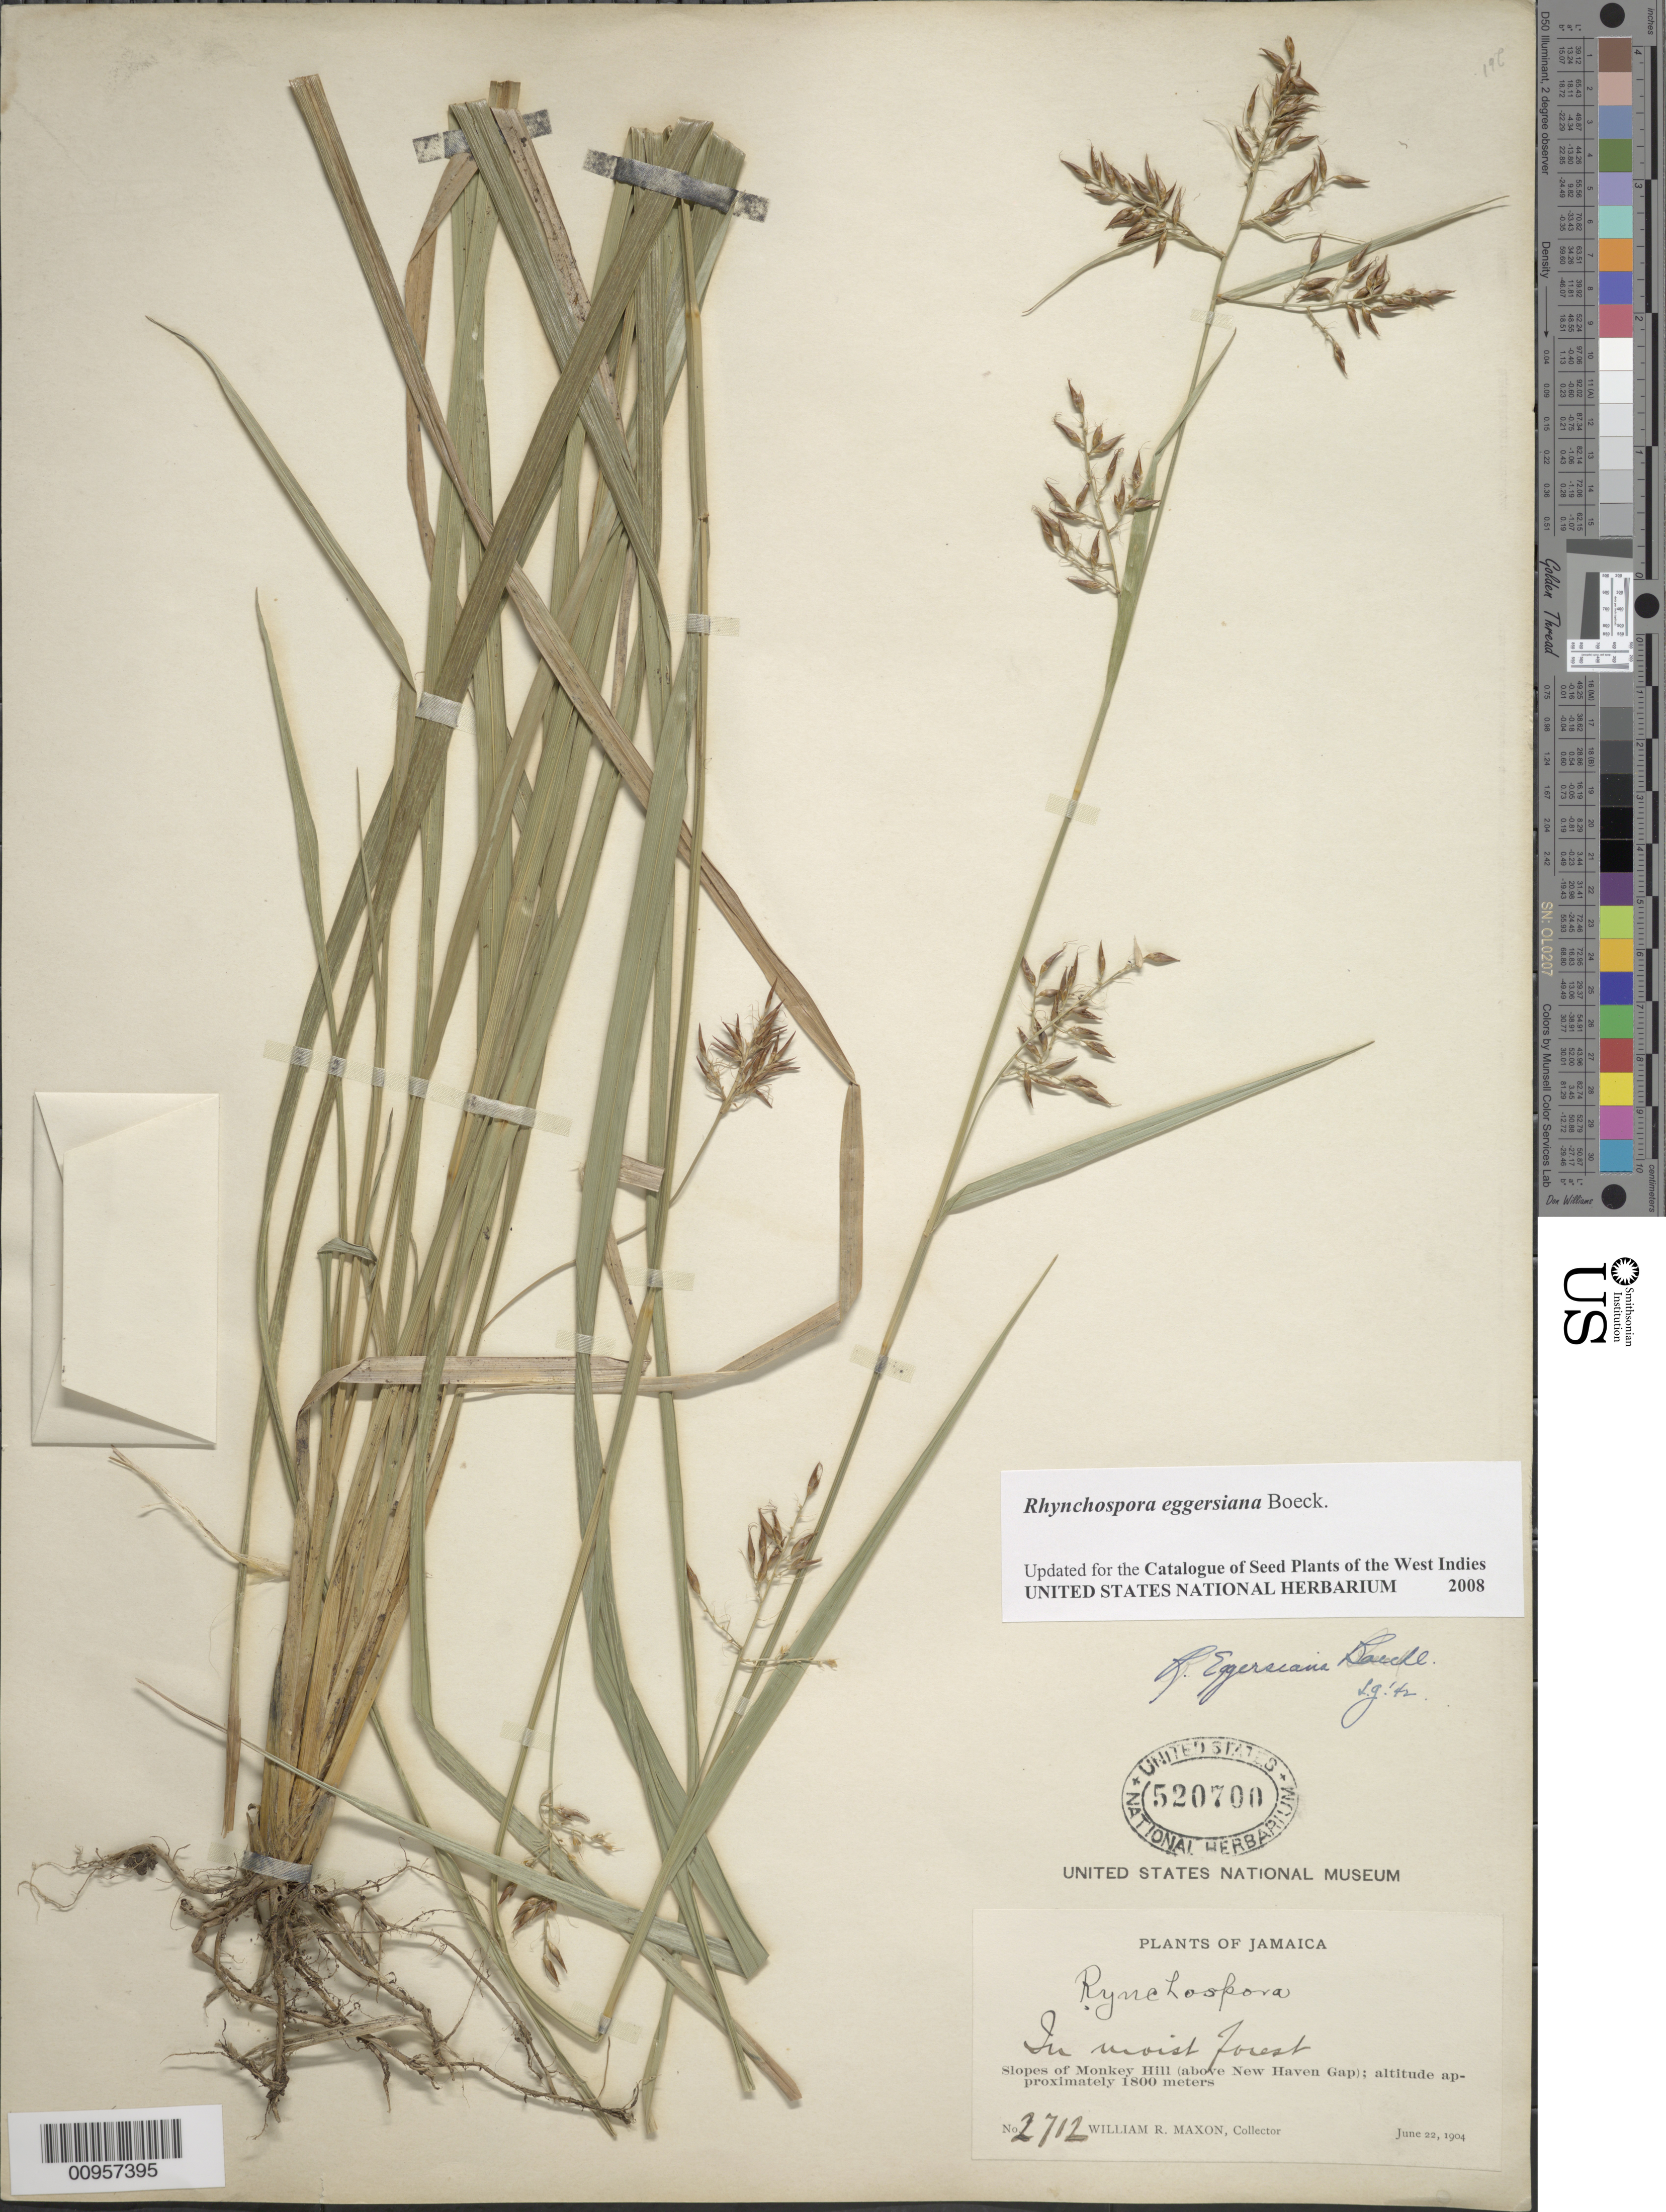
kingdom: Plantae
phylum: Tracheophyta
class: Liliopsida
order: Poales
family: Cyperaceae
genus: Rhynchospora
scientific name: Rhynchospora eggersiana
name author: Boeckeler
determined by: Strong, M. T., (US), Smithsonian Institution - National Museum of Natural History (UNITED STATES)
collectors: W. R. Maxon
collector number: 2712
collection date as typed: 22 Jun 1904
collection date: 1904-06-22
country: Jamaica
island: Jamaica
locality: Slopes of Monkey Hill (above New Haven Gap)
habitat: In moist forest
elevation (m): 1800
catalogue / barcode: US 520700